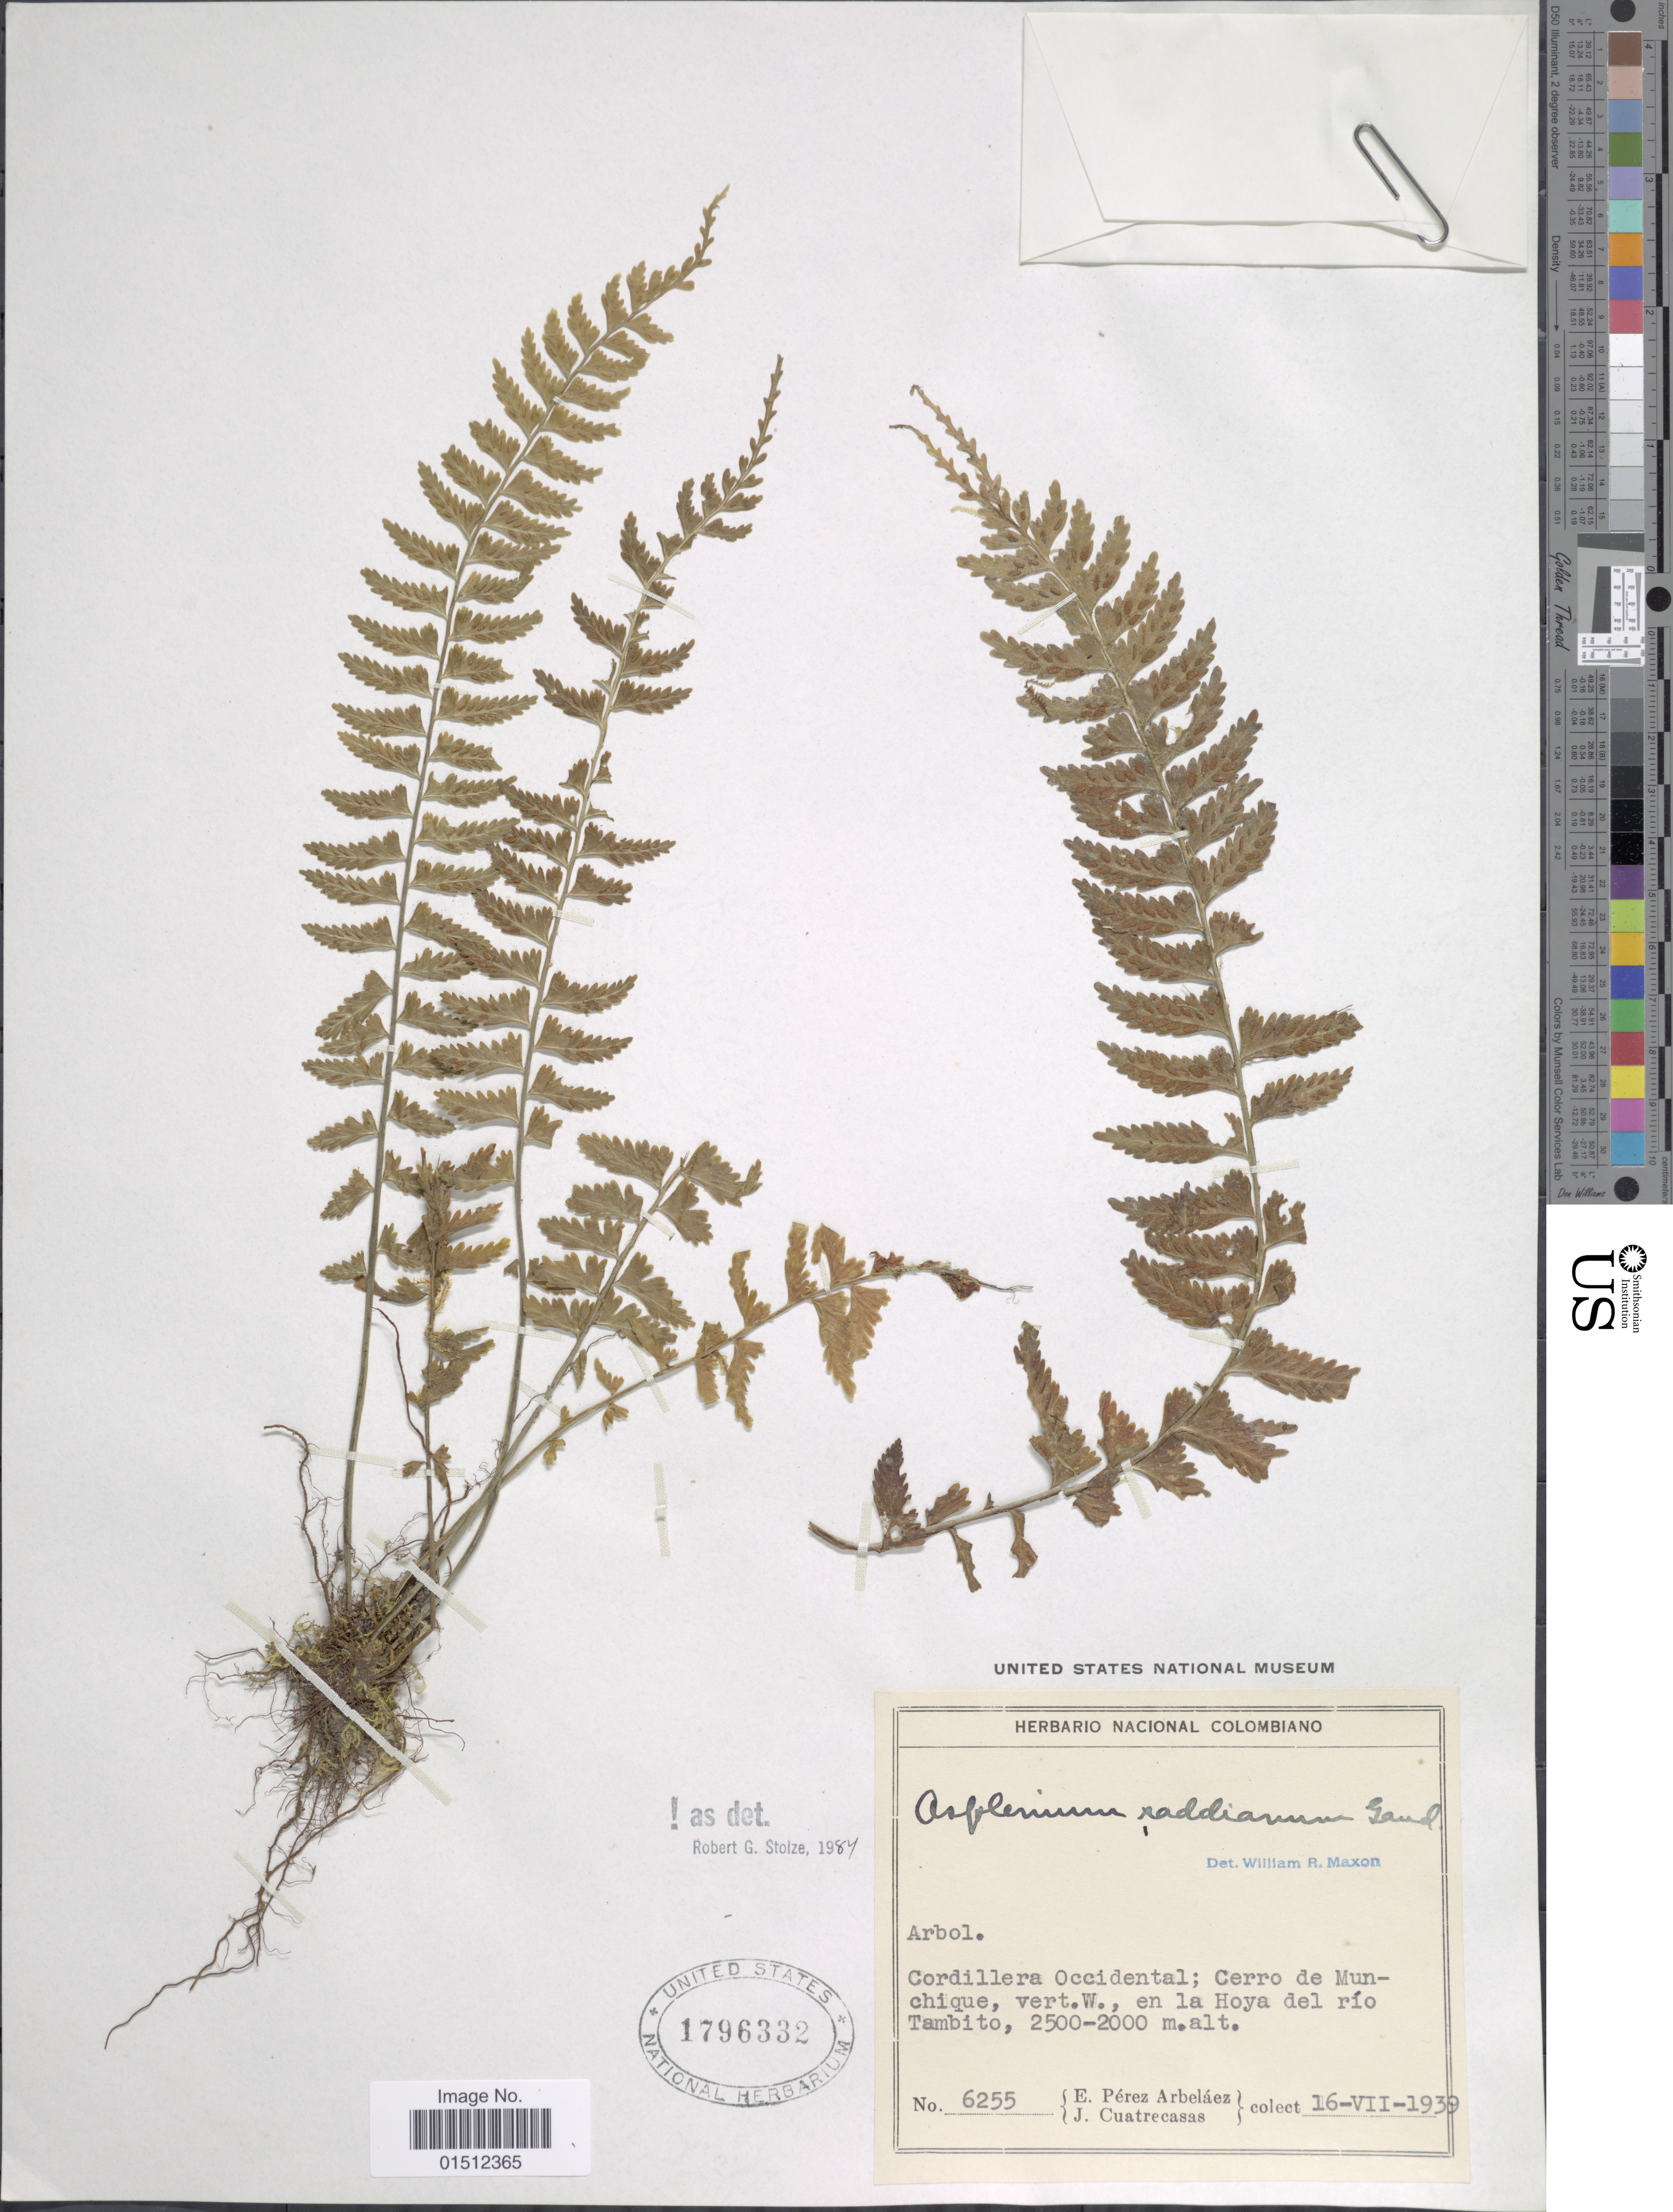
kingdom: Plantae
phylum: Tracheophyta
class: Polypodiopsida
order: Polypodiales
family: Aspleniaceae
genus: Asplenium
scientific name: Asplenium raddianum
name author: Gaudich.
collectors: E. Pérez Arbeláez & J. Cuatrecasas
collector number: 6255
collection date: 1939-07-16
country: Colombia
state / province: Cauca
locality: Cordillera Occidental; Cerro de Munichique, vert. W. en la Hoya del rio Tambito.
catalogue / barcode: US 1796332